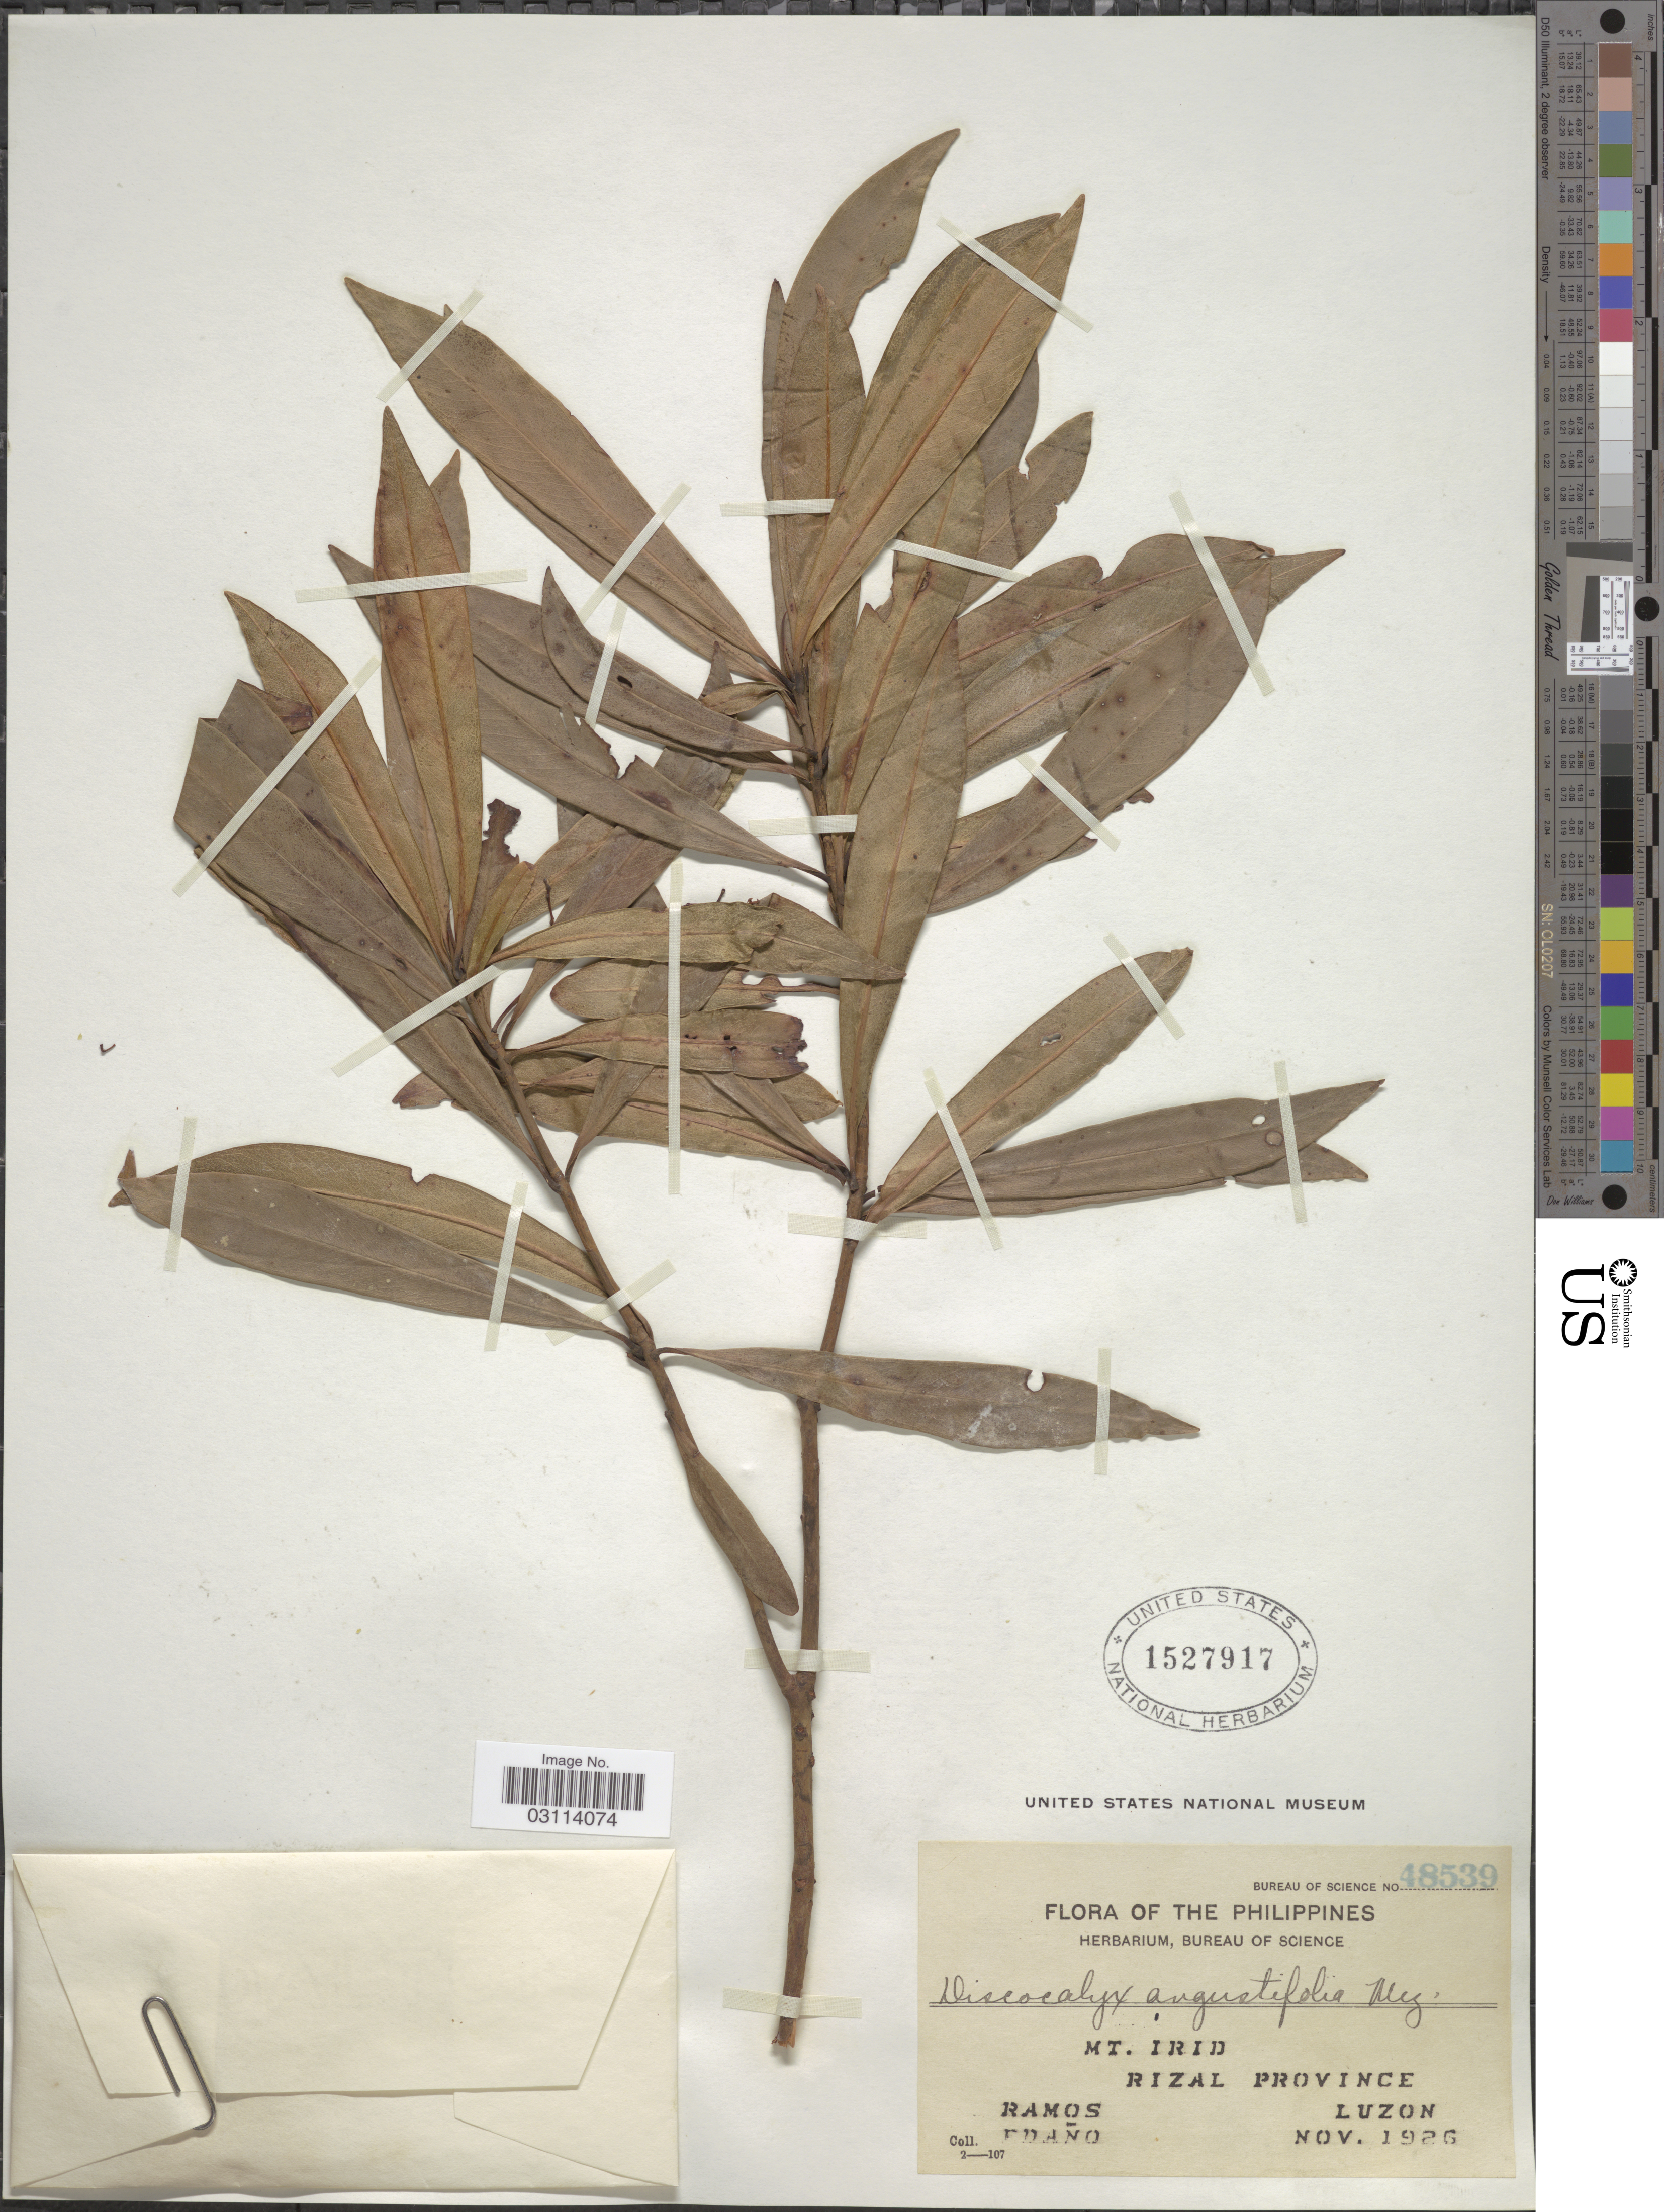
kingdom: Plantae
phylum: Tracheophyta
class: Magnoliopsida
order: Ericales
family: Primulaceae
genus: Discocalyx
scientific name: Discocalyx angustifolia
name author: Mez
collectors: -. Ramos & -. Edano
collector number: Bureau of Science 48539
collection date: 1926-11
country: Philippines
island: Luzon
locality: Mt. Irid, Rizal Province, Luzon.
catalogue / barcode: US 1527917